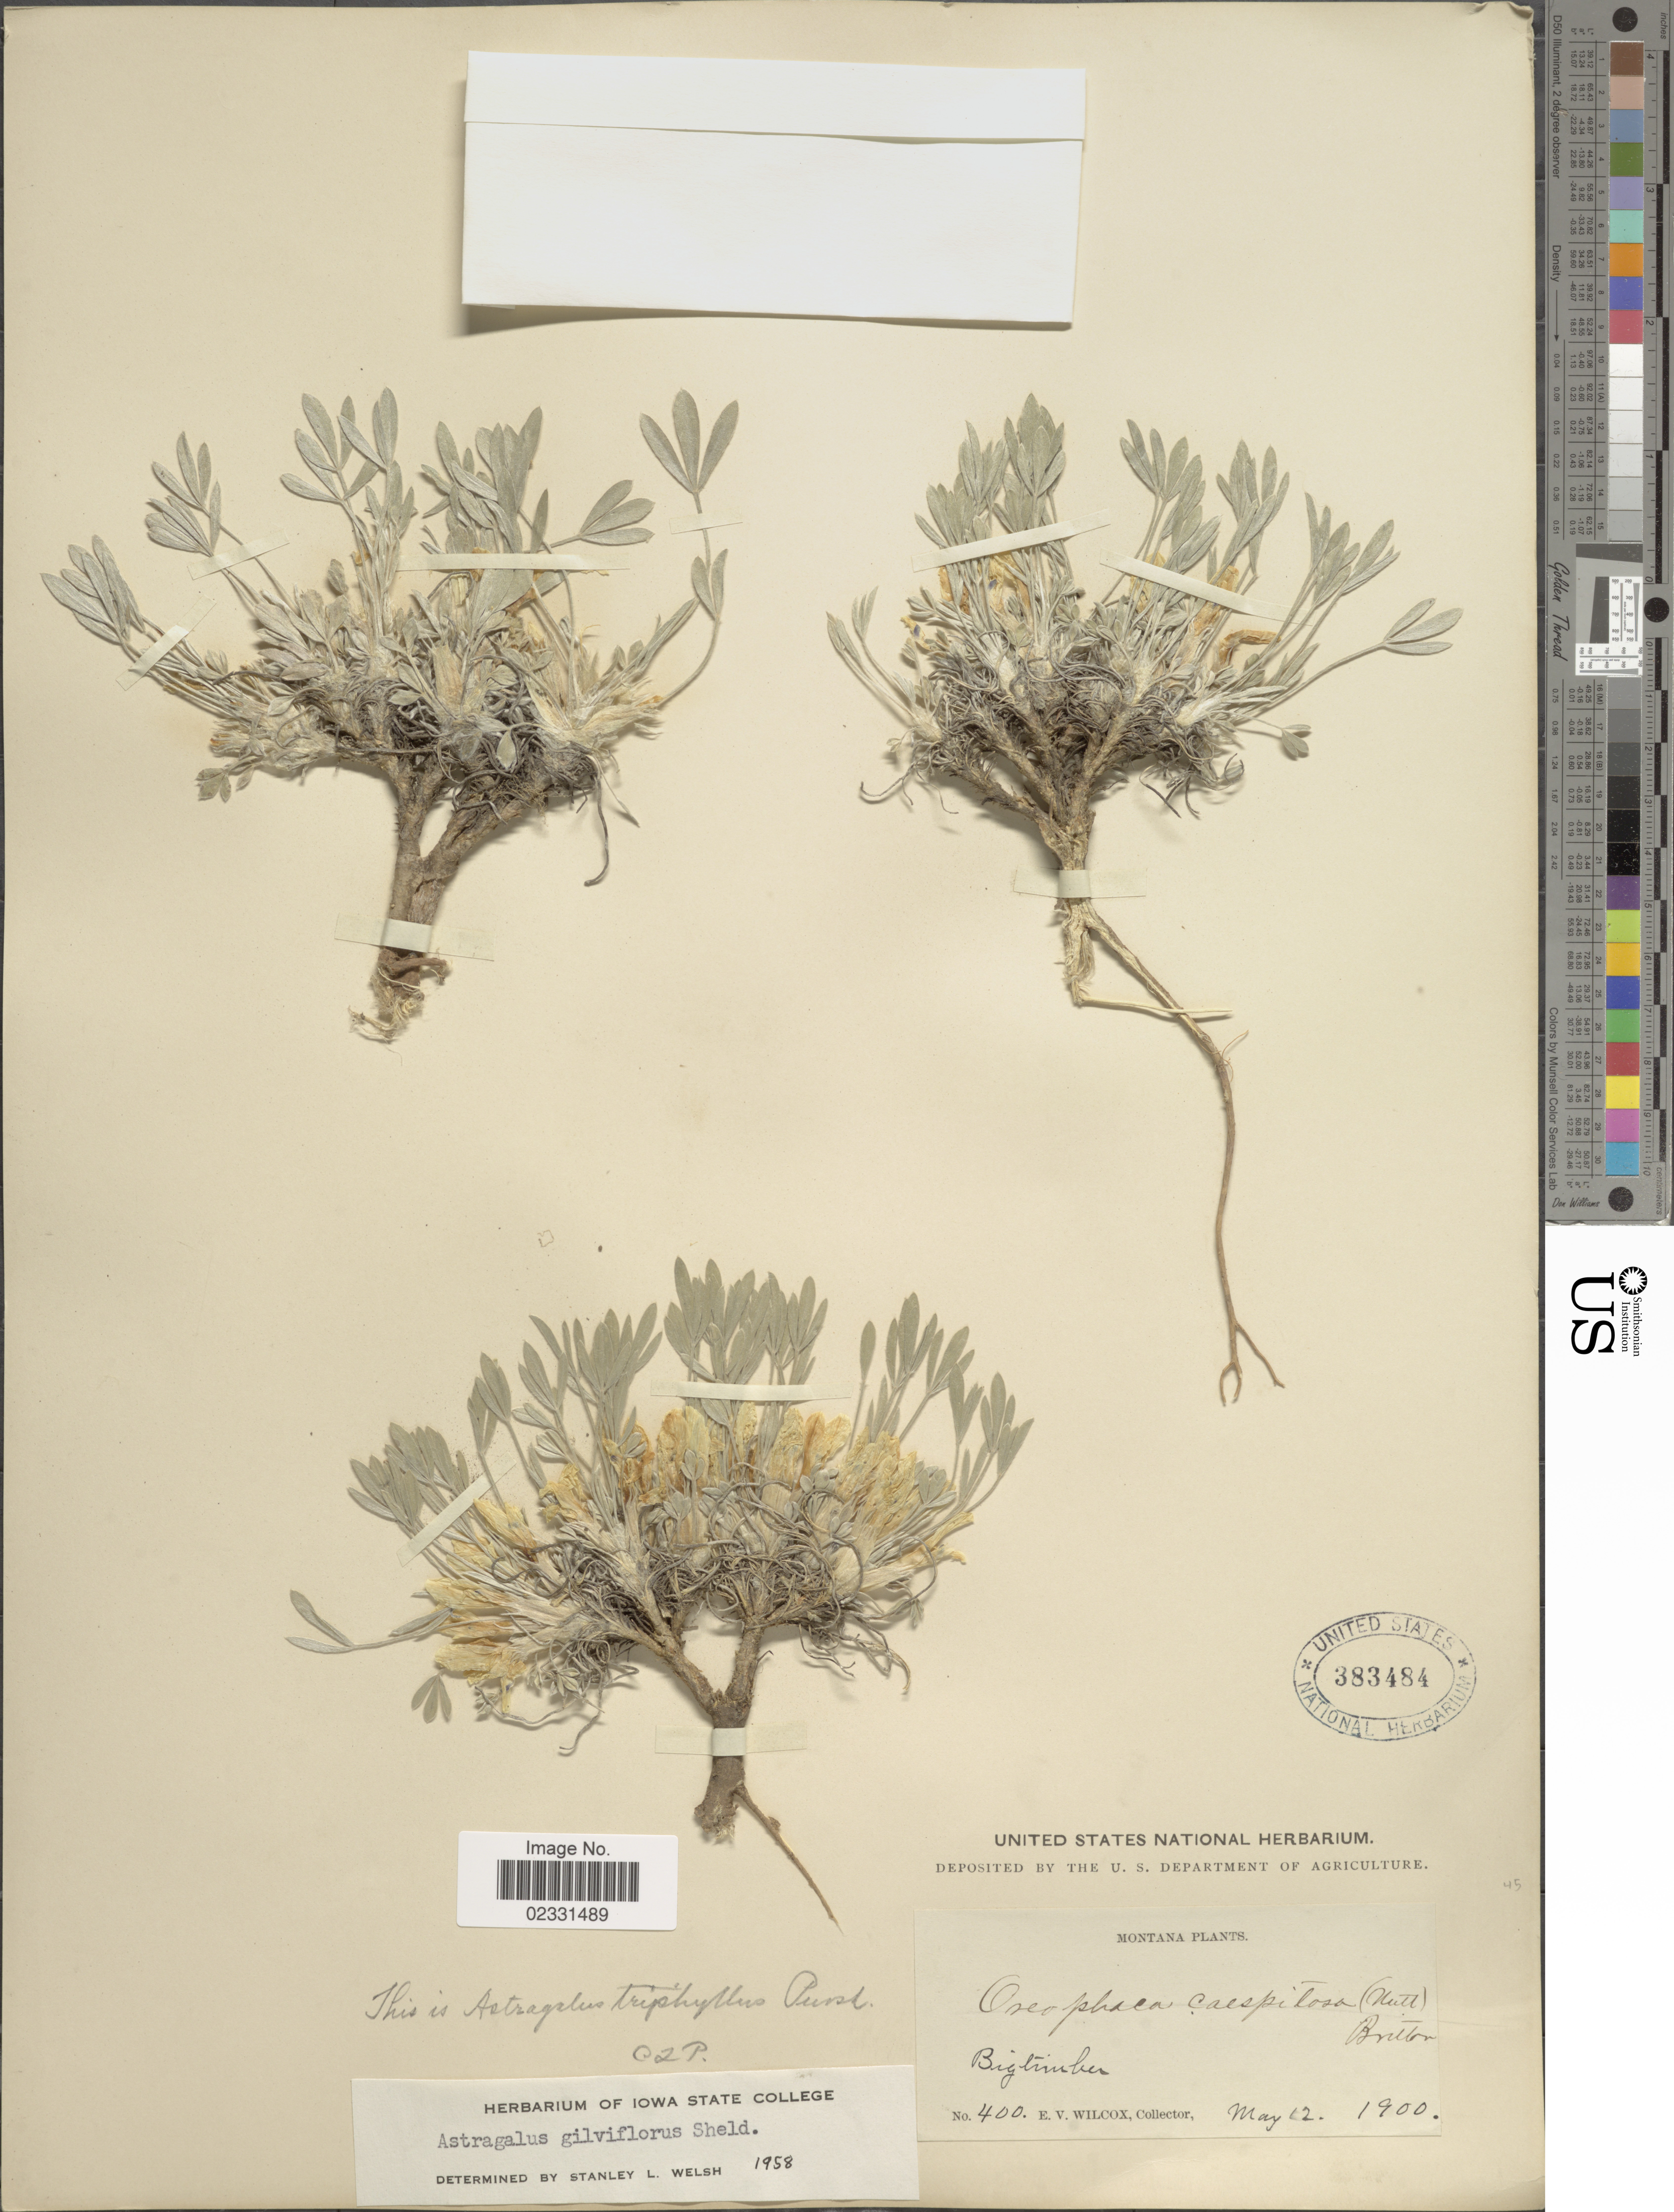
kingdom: Plantae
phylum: Tracheophyta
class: Magnoliopsida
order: Fabales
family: Fabaceae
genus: Astragalus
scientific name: Astragalus gilviflorus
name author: E. Sheld.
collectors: E. V. Wilcox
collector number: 400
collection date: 1900-05-12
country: United States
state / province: Montana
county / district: Sweet Grass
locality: Big Timber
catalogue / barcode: US 383484